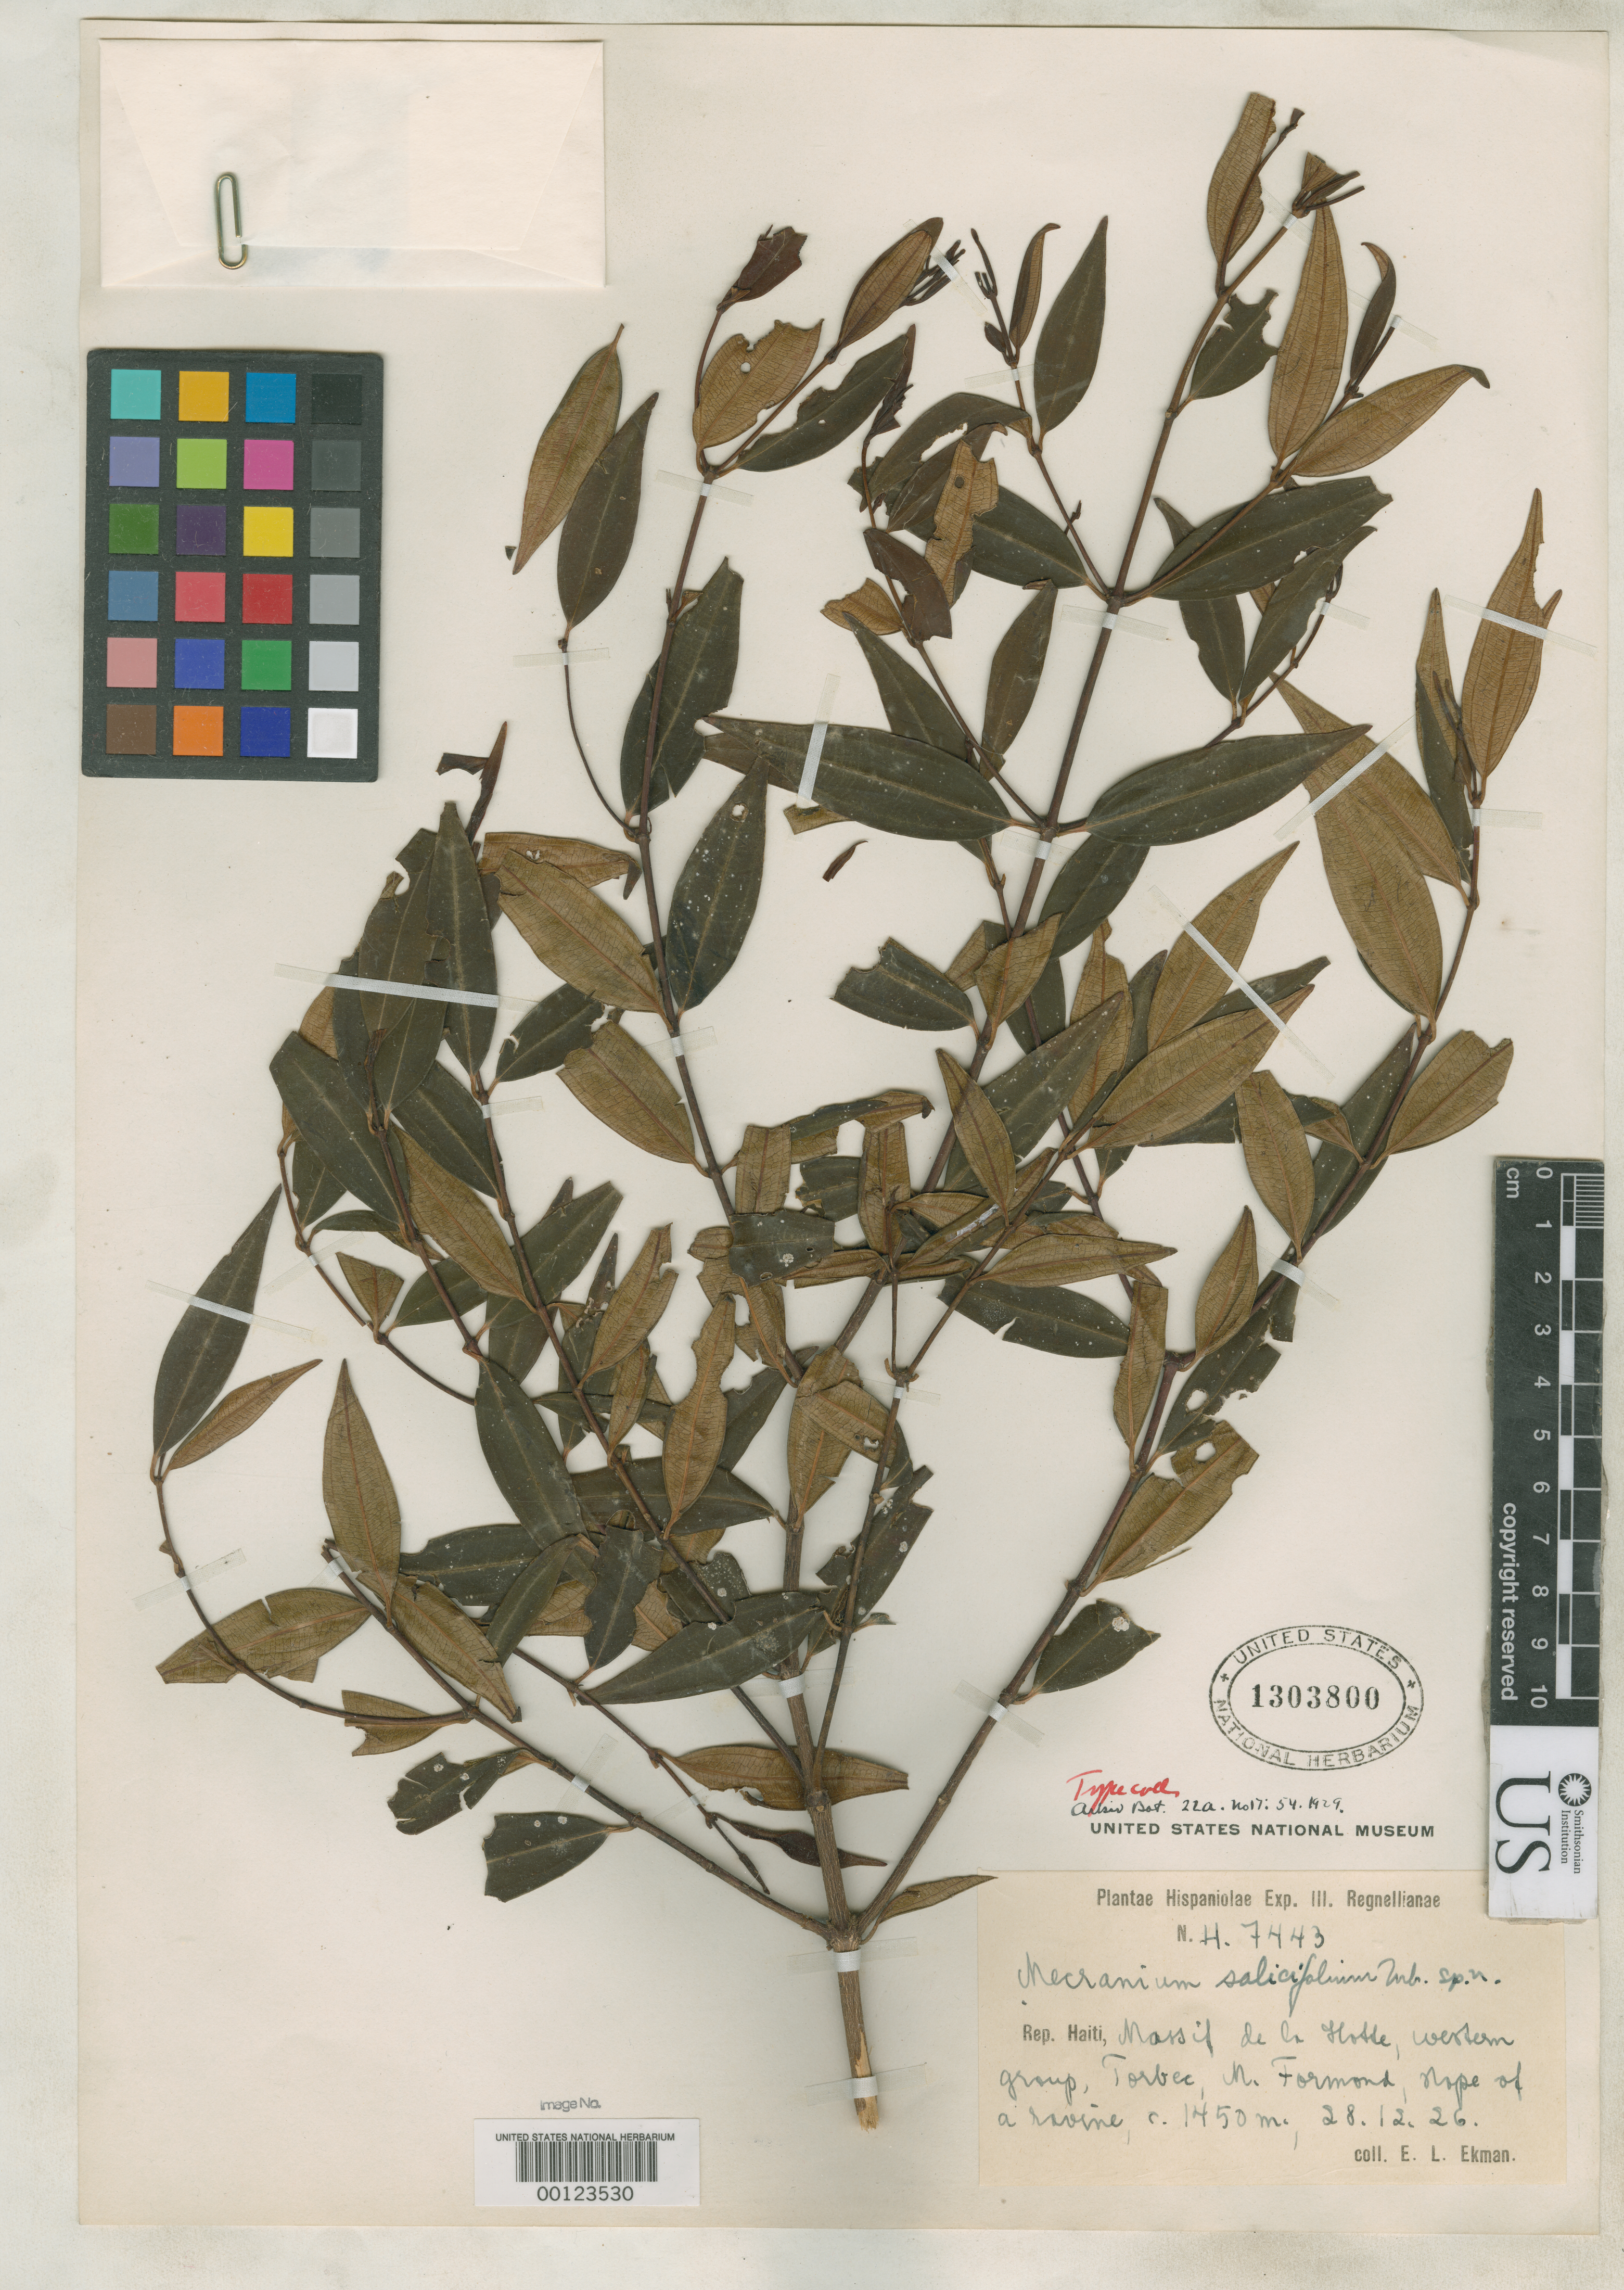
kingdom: Plantae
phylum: Tracheophyta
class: Magnoliopsida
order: Myrtales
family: Melastomataceae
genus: Mecranium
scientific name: Mecranium salicifolium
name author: Urb.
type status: Isotype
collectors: E. L. Ekman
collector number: H 7443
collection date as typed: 28 Dec 1926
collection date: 1926-12-28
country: Haiti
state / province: Sud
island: Hispaniola Island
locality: Morne de La Hotte in parte occidental prope Torbec, Morne Forman.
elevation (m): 1450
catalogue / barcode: US 1303800